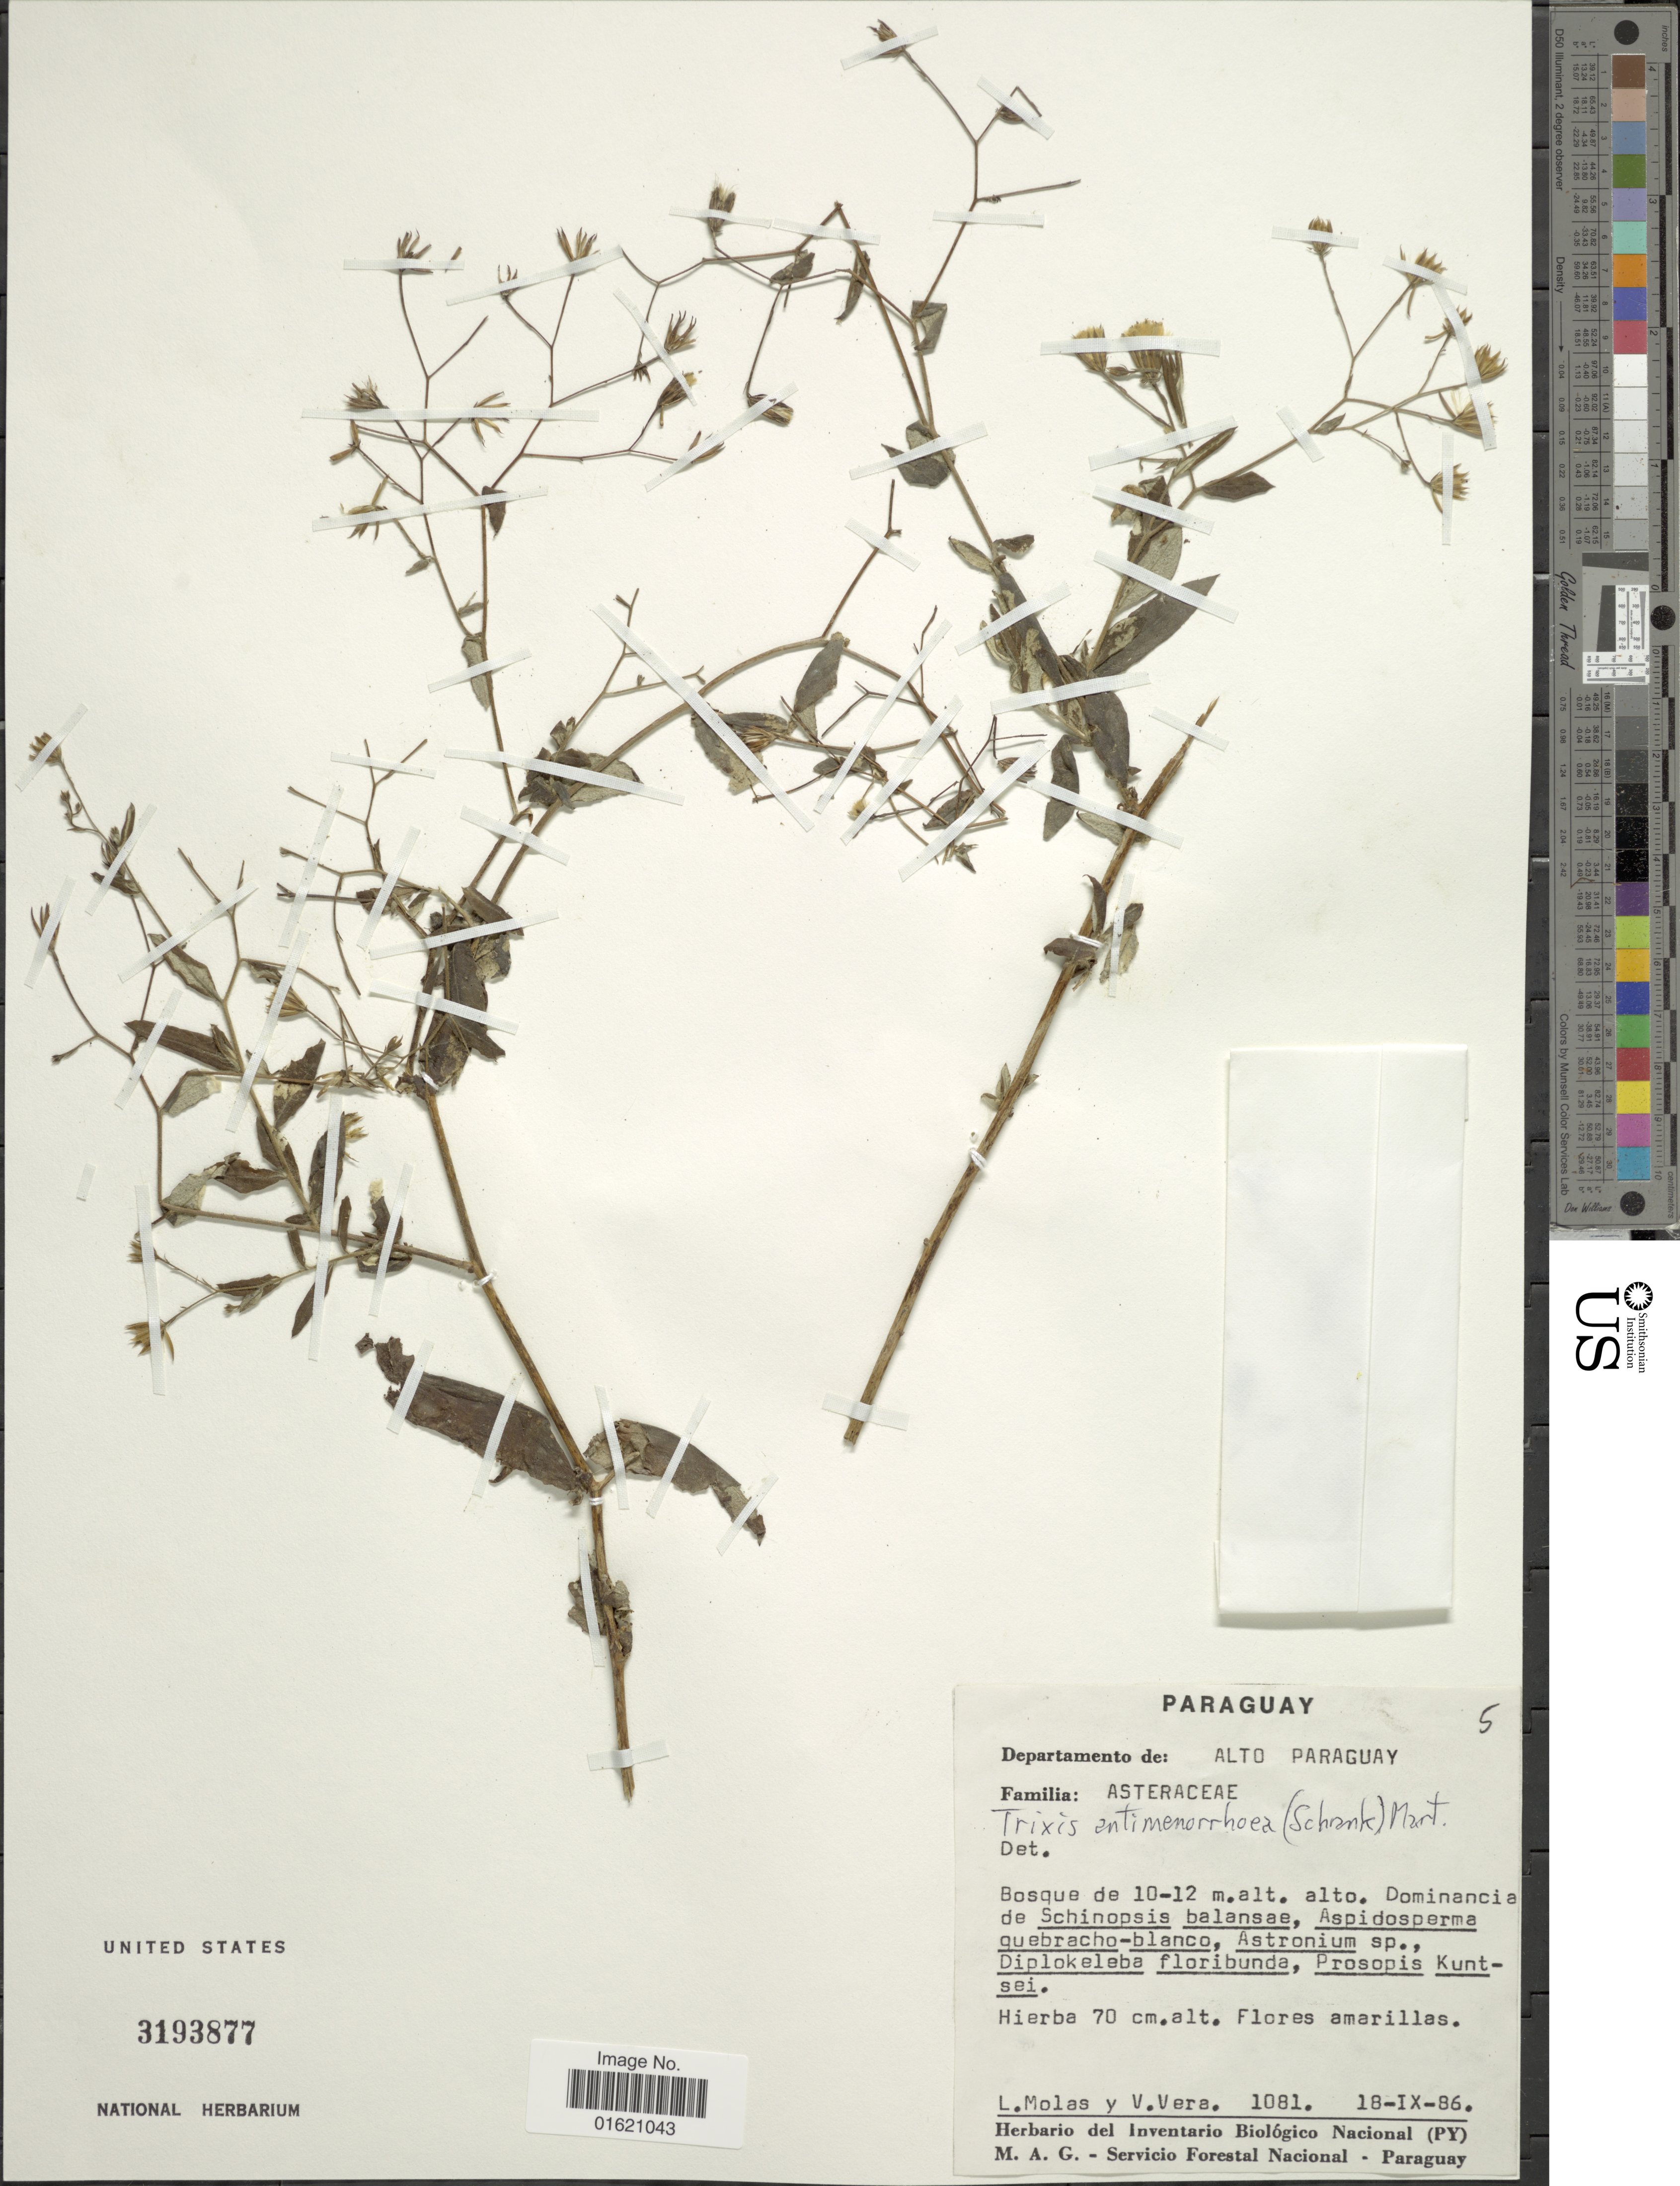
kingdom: Plantae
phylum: Tracheophyta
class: Magnoliopsida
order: Asterales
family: Asteraceae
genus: Trixis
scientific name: Trixis antimenorrhoea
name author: (Schrank) Mart. ex Kuntze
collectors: V. Vera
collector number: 1081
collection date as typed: Transcribed d/m/y: 18/9/86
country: Paraguay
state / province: Alto Paraguay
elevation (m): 10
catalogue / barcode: US 3193877